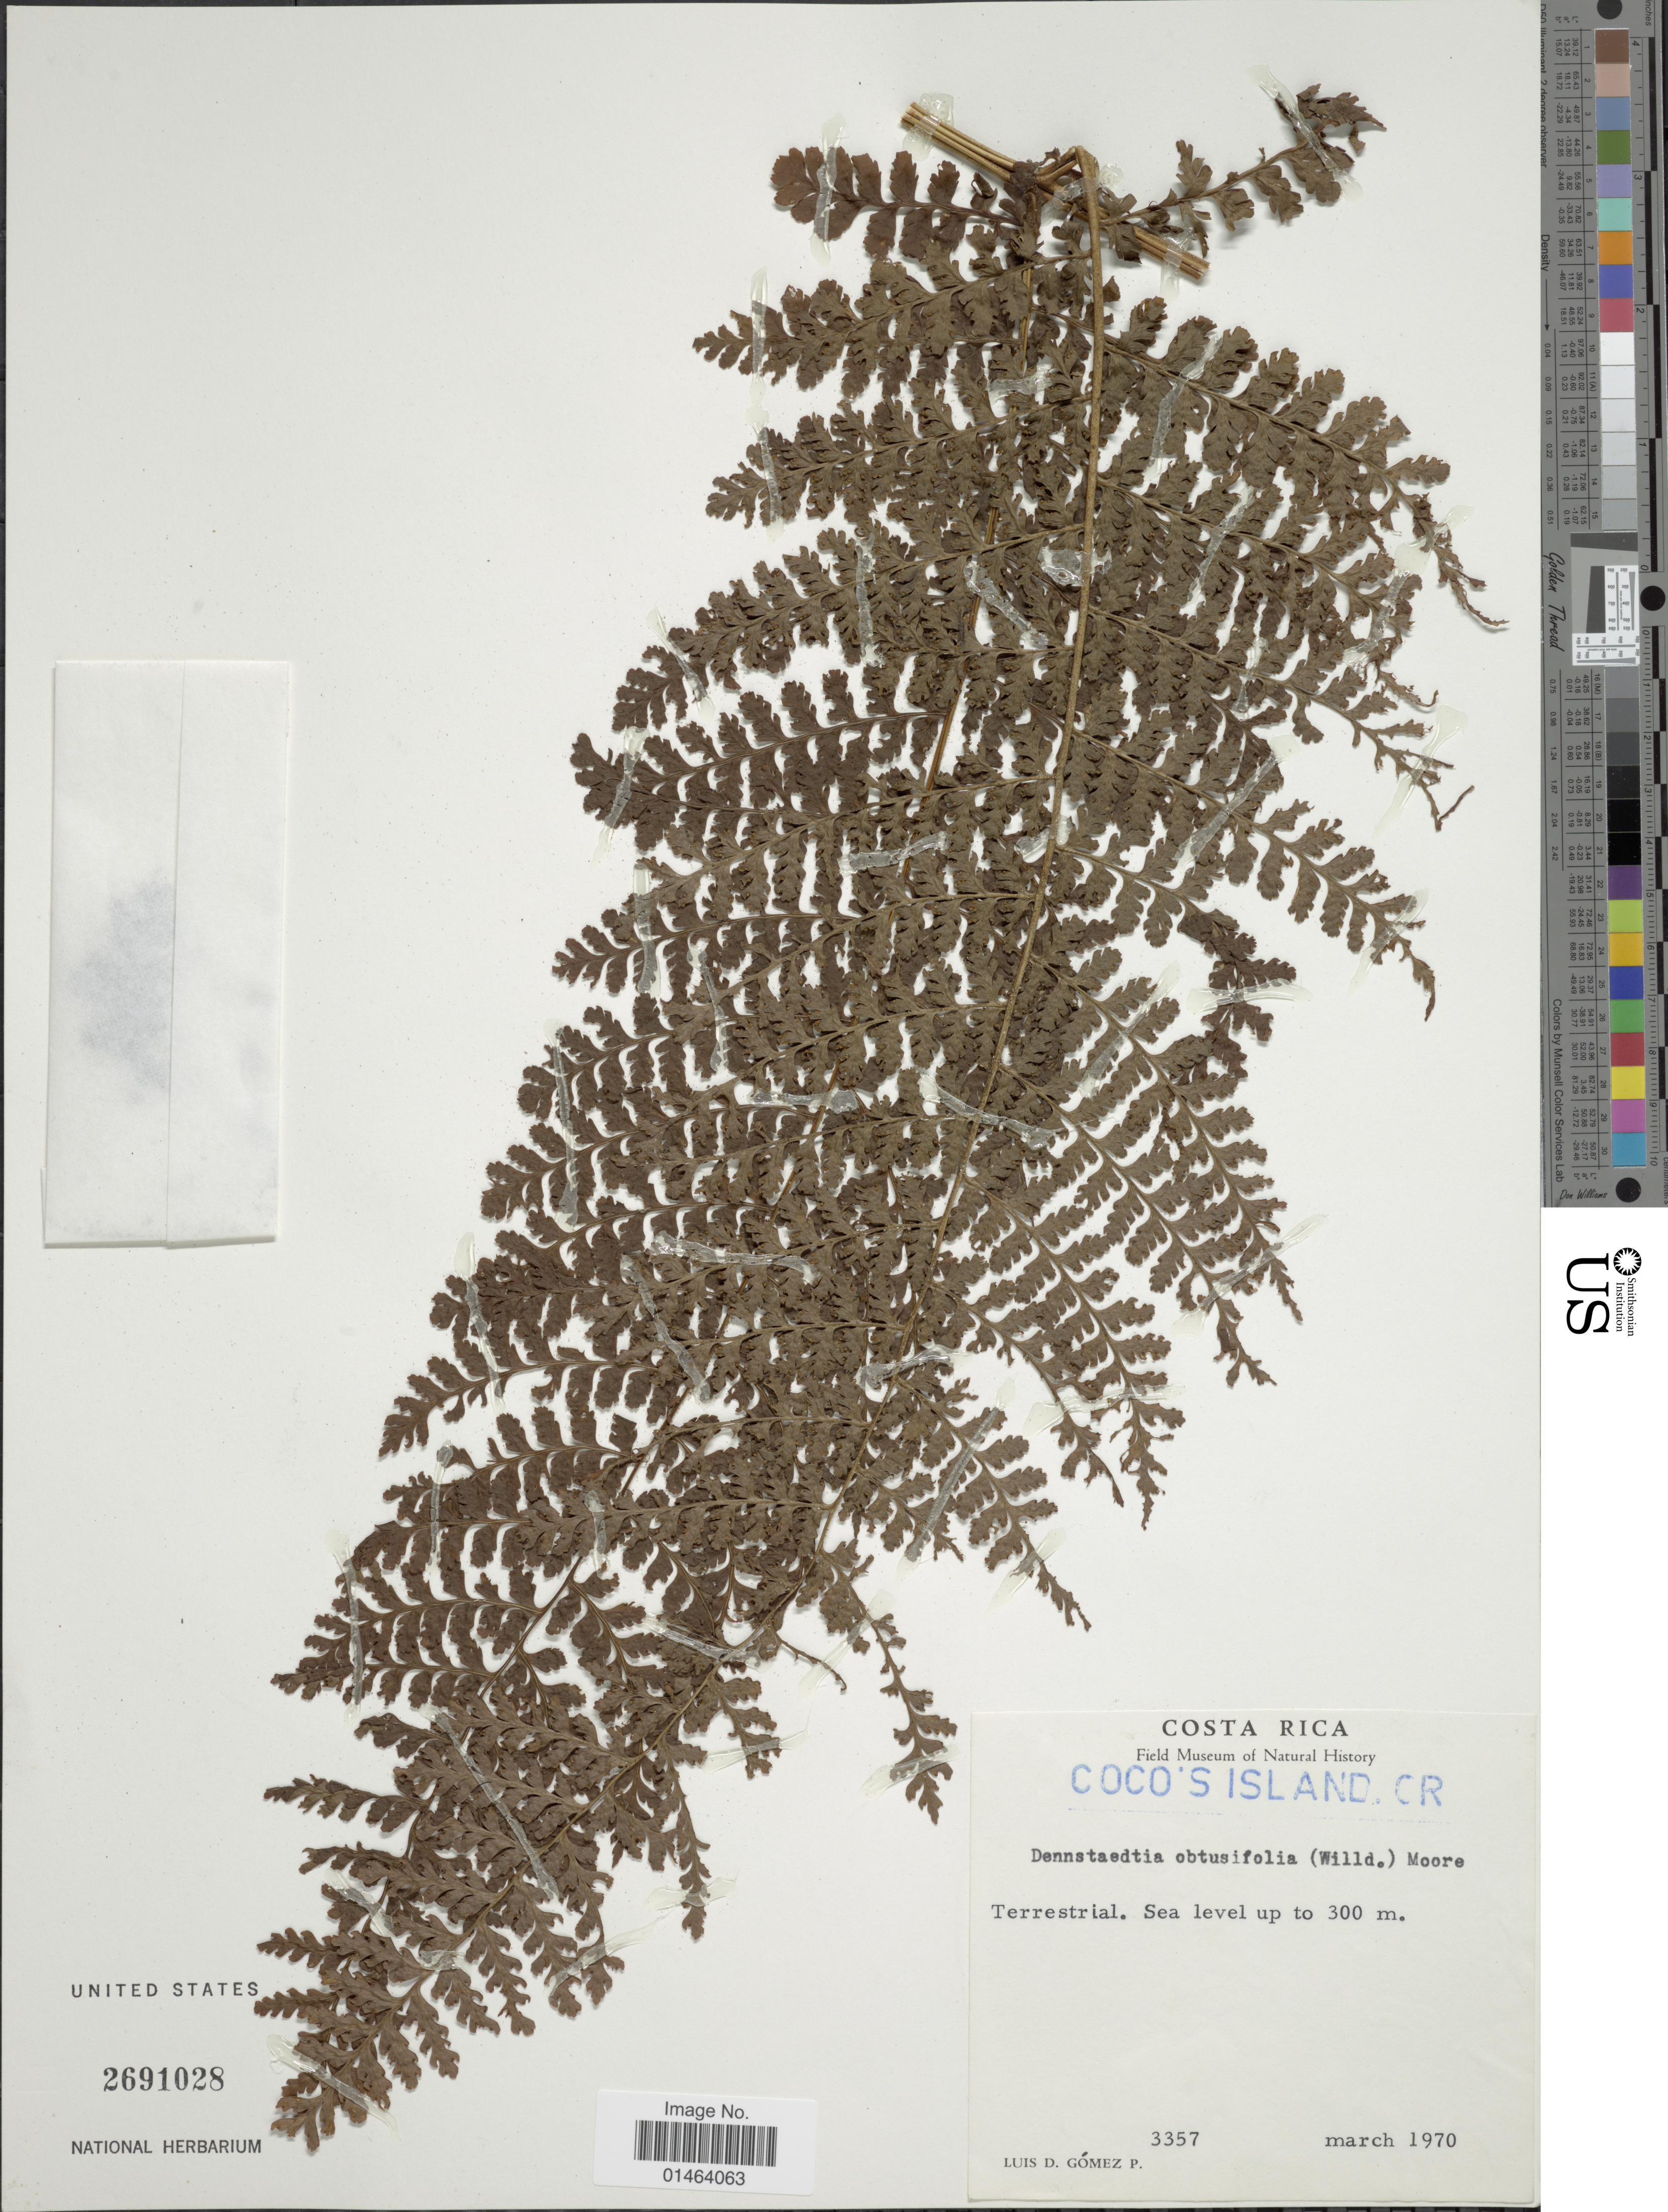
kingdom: Plantae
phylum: Tracheophyta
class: Polypodiopsida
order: Polypodiales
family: Dennstaedtiaceae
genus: Dennstaedtia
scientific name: Dennstaedtia dissecta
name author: (Sw.) T. Moore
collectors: L. D. Gómez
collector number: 3357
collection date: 1970-03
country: Costa Rica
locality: Costa Rica, Cocos Island.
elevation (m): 300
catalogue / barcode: US 2691028